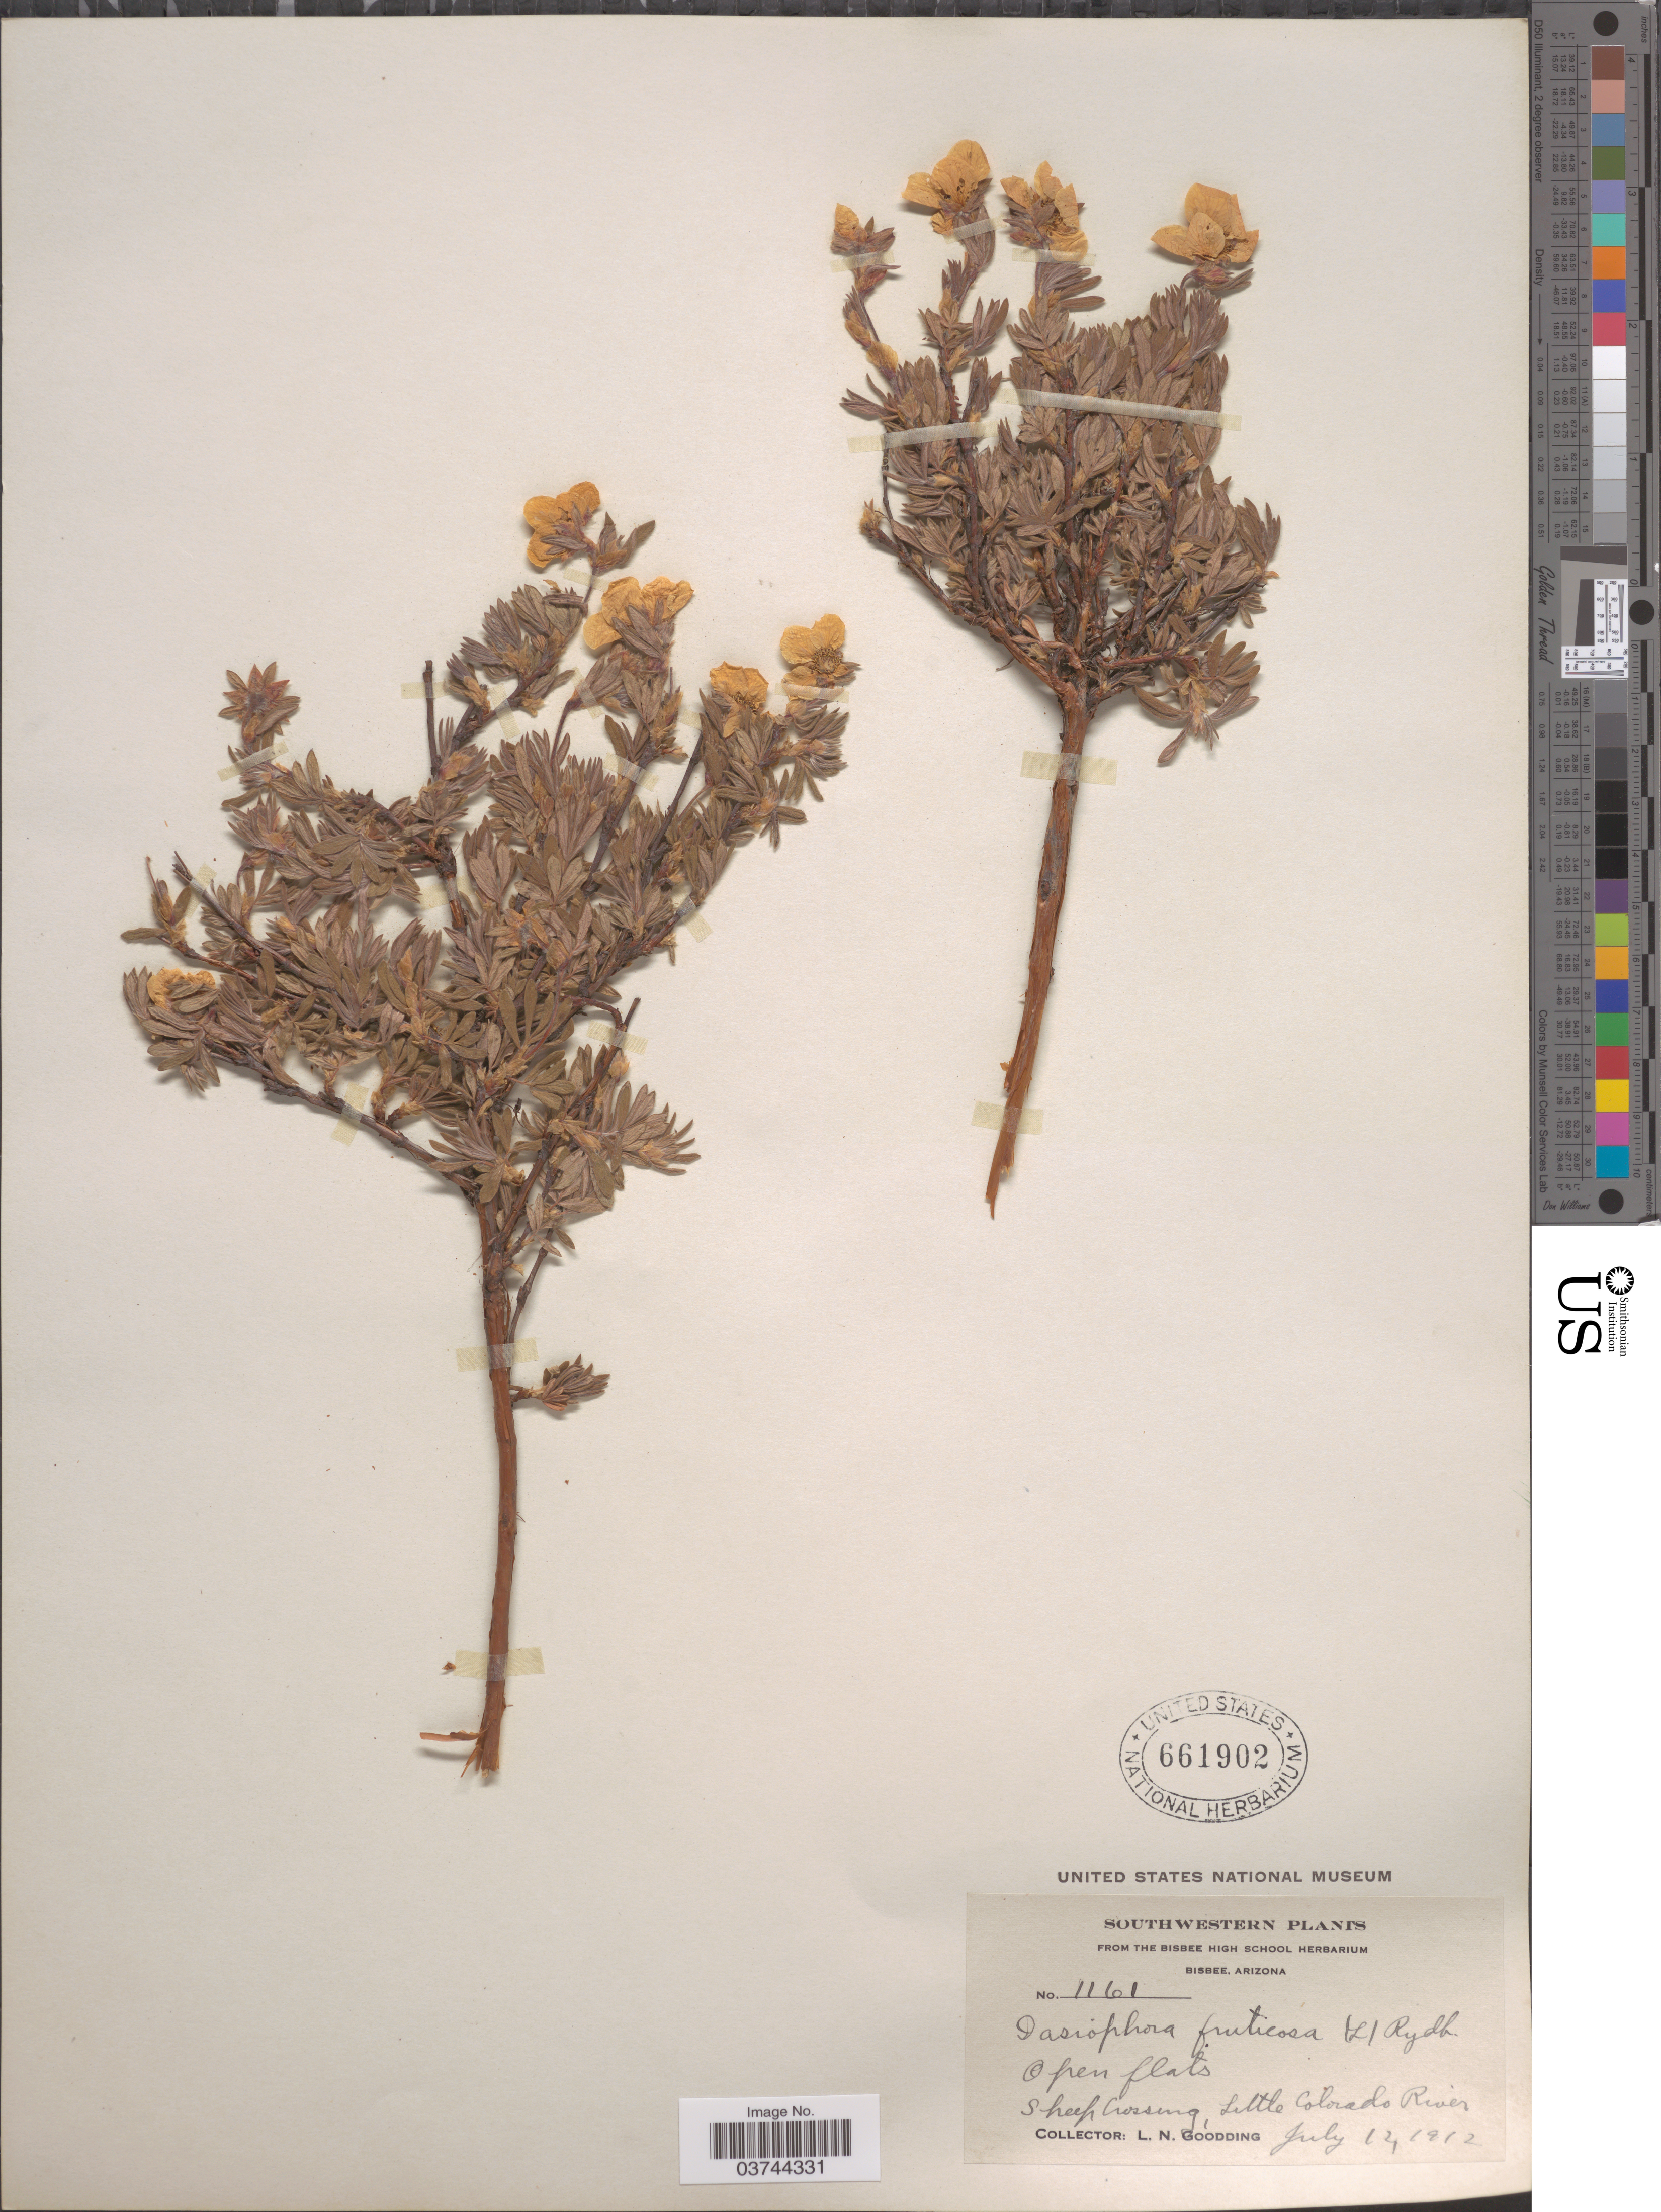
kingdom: Plantae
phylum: Tracheophyta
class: Magnoliopsida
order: Rosales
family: Rosaceae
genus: Dasiphora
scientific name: Dasiphora fruticosa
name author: (L.) Rydb.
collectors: L. N. Goodding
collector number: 1161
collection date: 1912-07-12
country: United States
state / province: Arizona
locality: Southwestern. Open flats, Sheep Crossing, Little Colorado River.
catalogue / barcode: US 661902